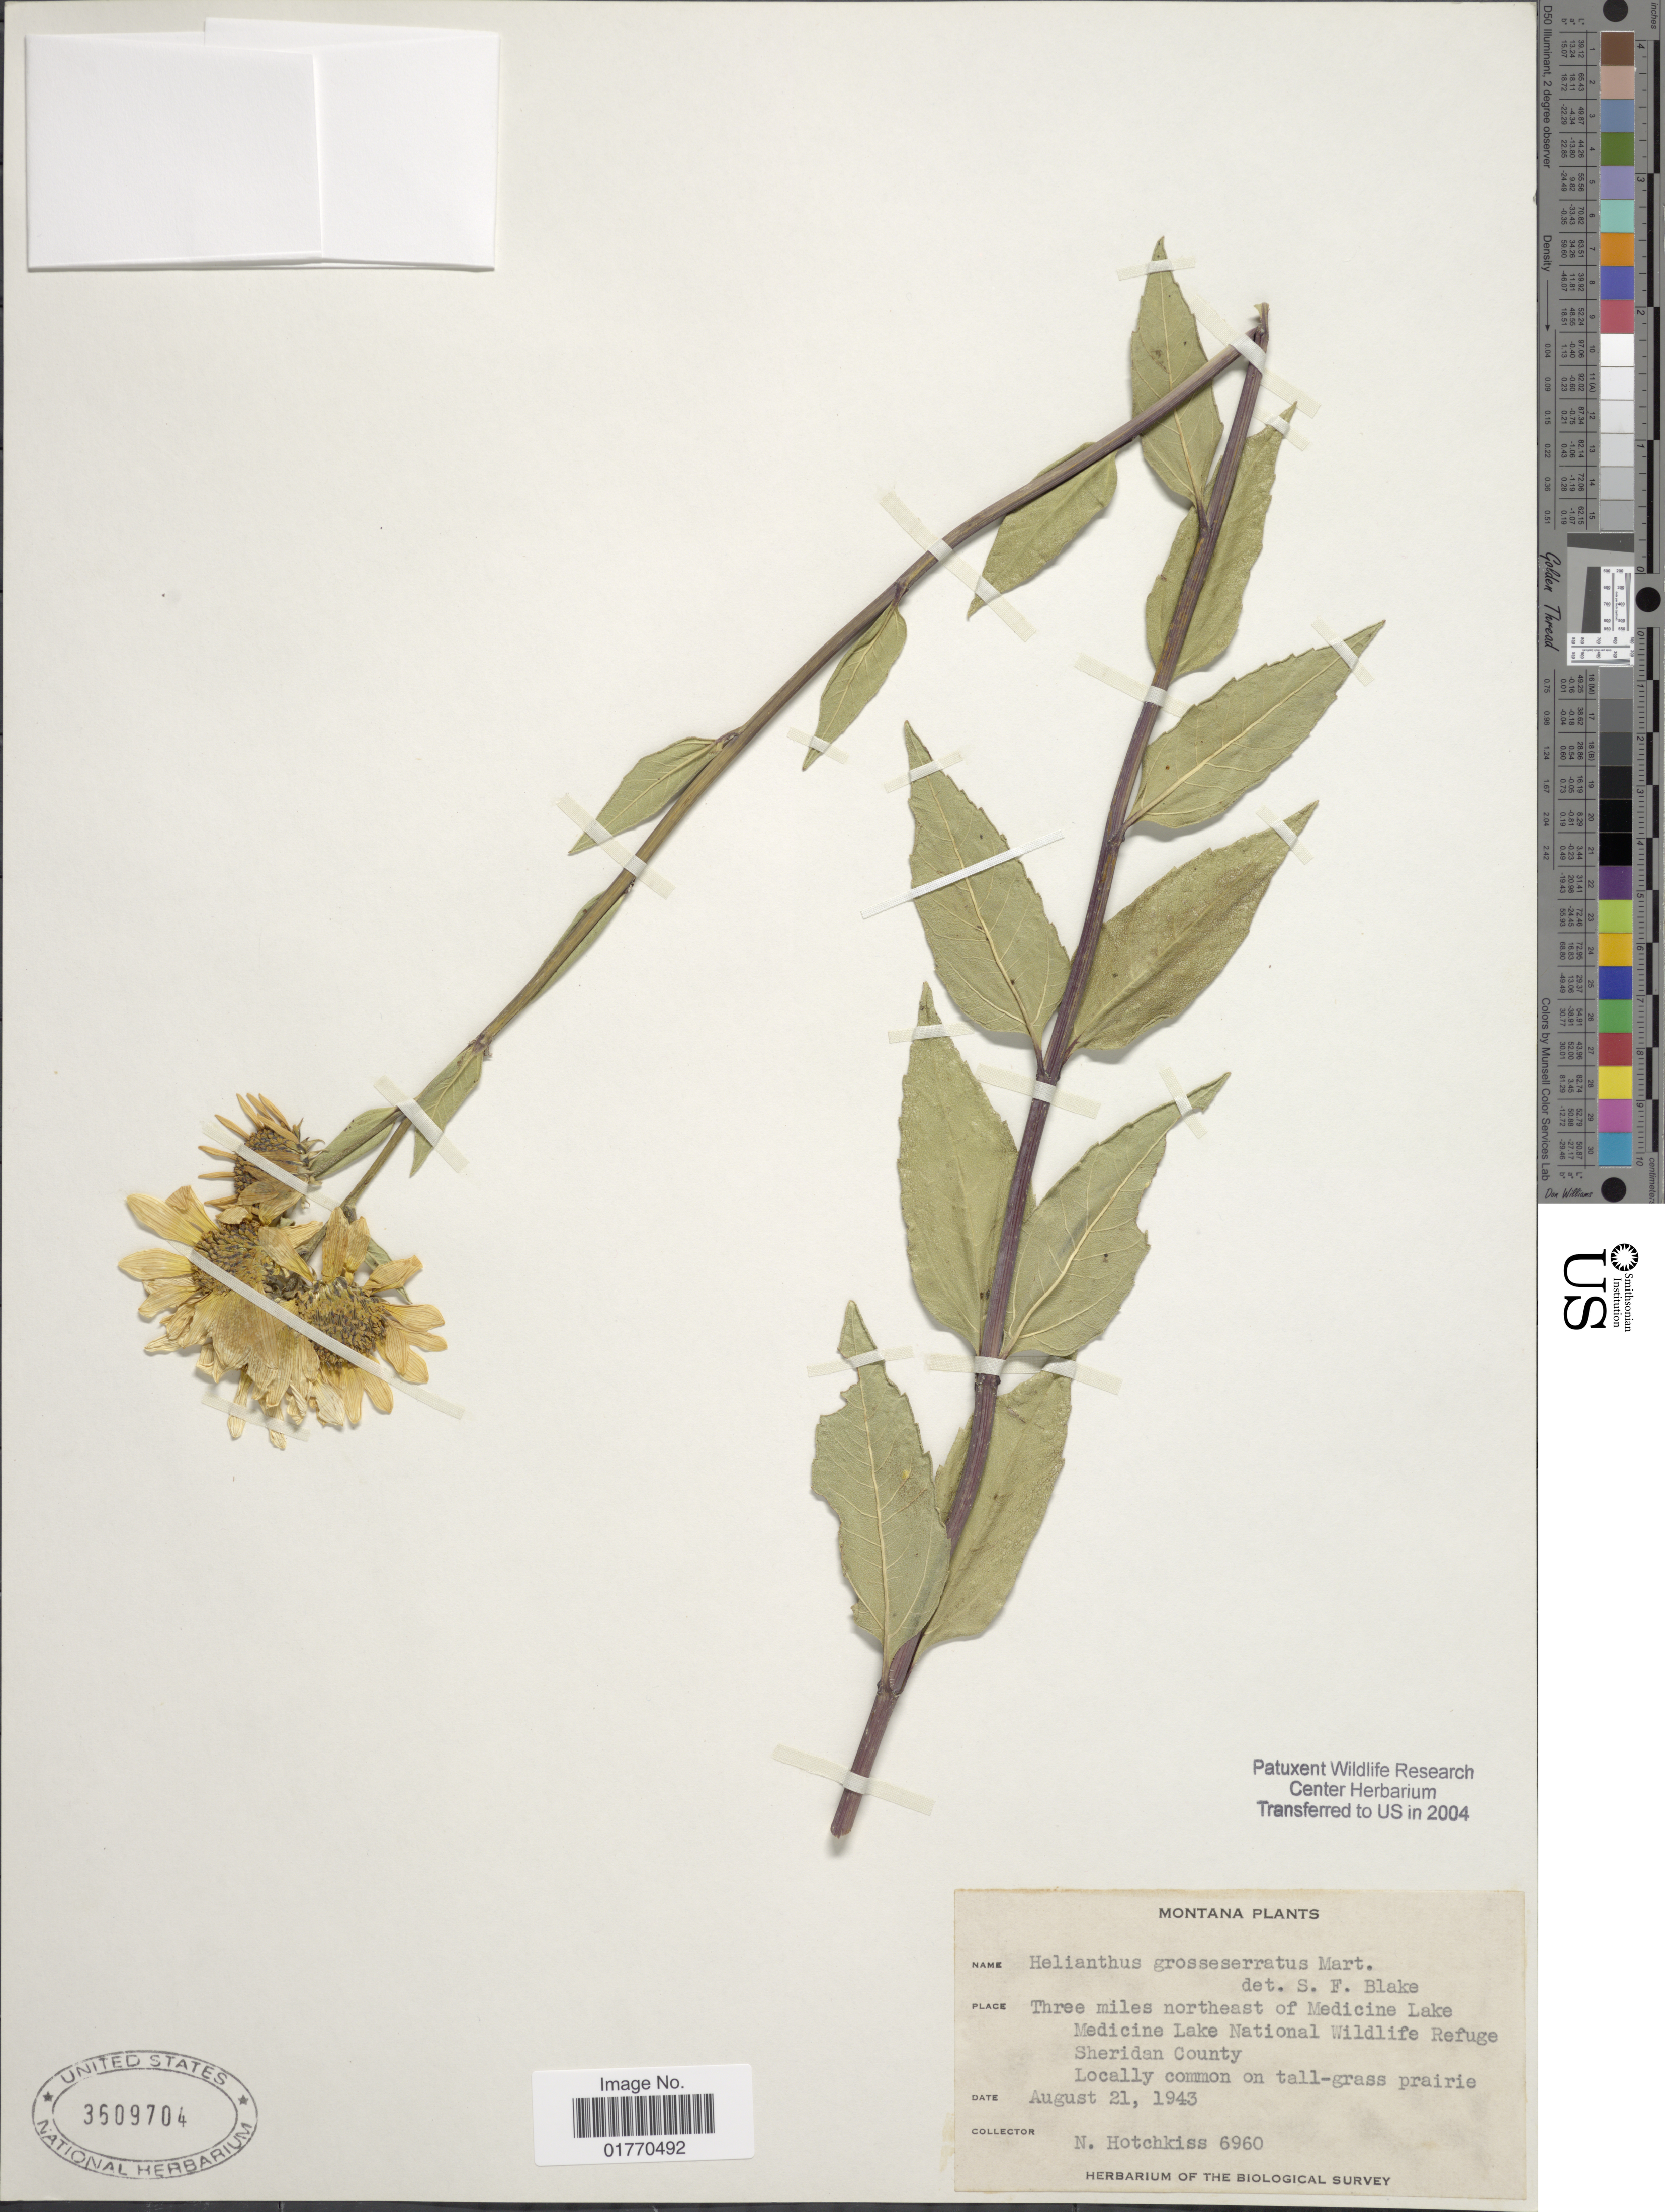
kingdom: Plantae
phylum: Tracheophyta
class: Magnoliopsida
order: Asterales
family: Asteraceae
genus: Helianthus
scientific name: Helianthus grosseserratus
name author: M. Martens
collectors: N. Hotchkiss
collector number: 6960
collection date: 1943-08-21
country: United States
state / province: Montana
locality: Three miles northeast of Medicine Lake Medicine Lake National Wildlife Refuge Sheridan County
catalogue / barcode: US 3609704